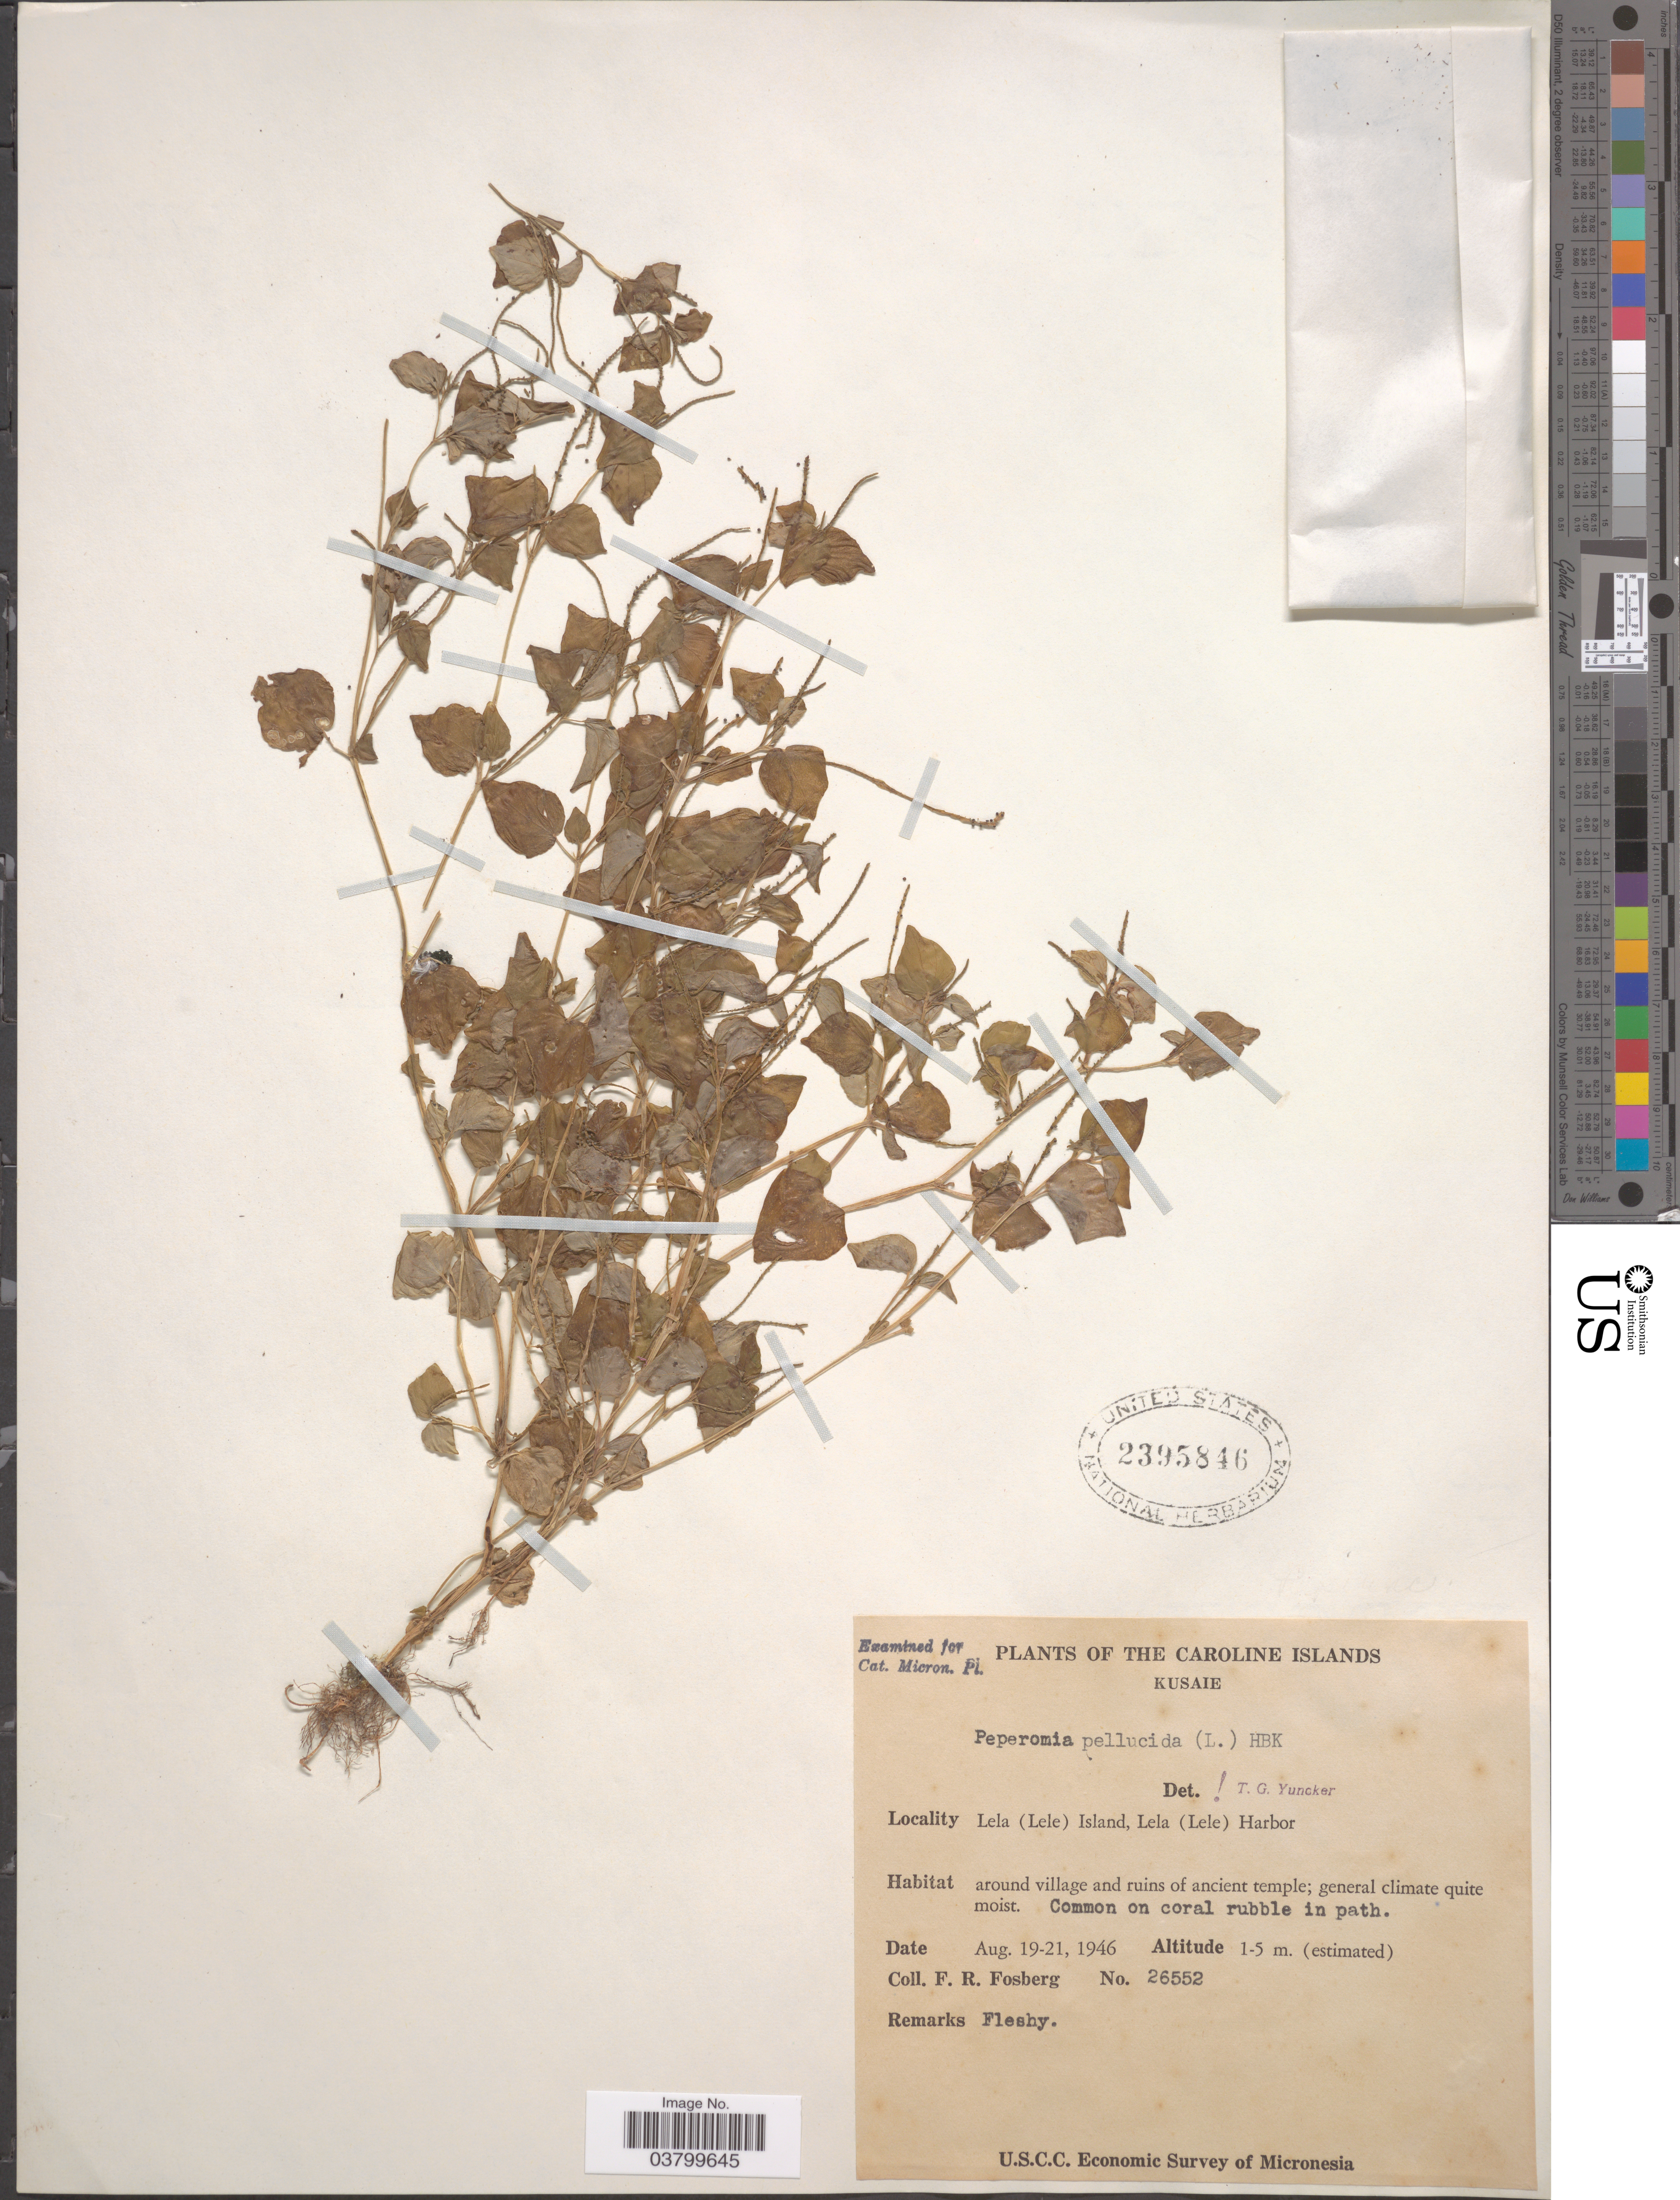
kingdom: Plantae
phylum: Tracheophyta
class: Magnoliopsida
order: Piperales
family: Piperaceae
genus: Peperomia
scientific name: Peperomia pellucida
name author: (L.) Kunth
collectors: F. R. Fosberg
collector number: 26552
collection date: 1946-08-19/1946-08-21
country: Micronesia, Federated States of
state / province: Kosrae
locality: The Caroline Islands. Kusiae. Lela (Lele) Island, Lela (Lele) Harbor. Around village and ruins of ancient temple.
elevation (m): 1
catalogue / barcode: US 2395846